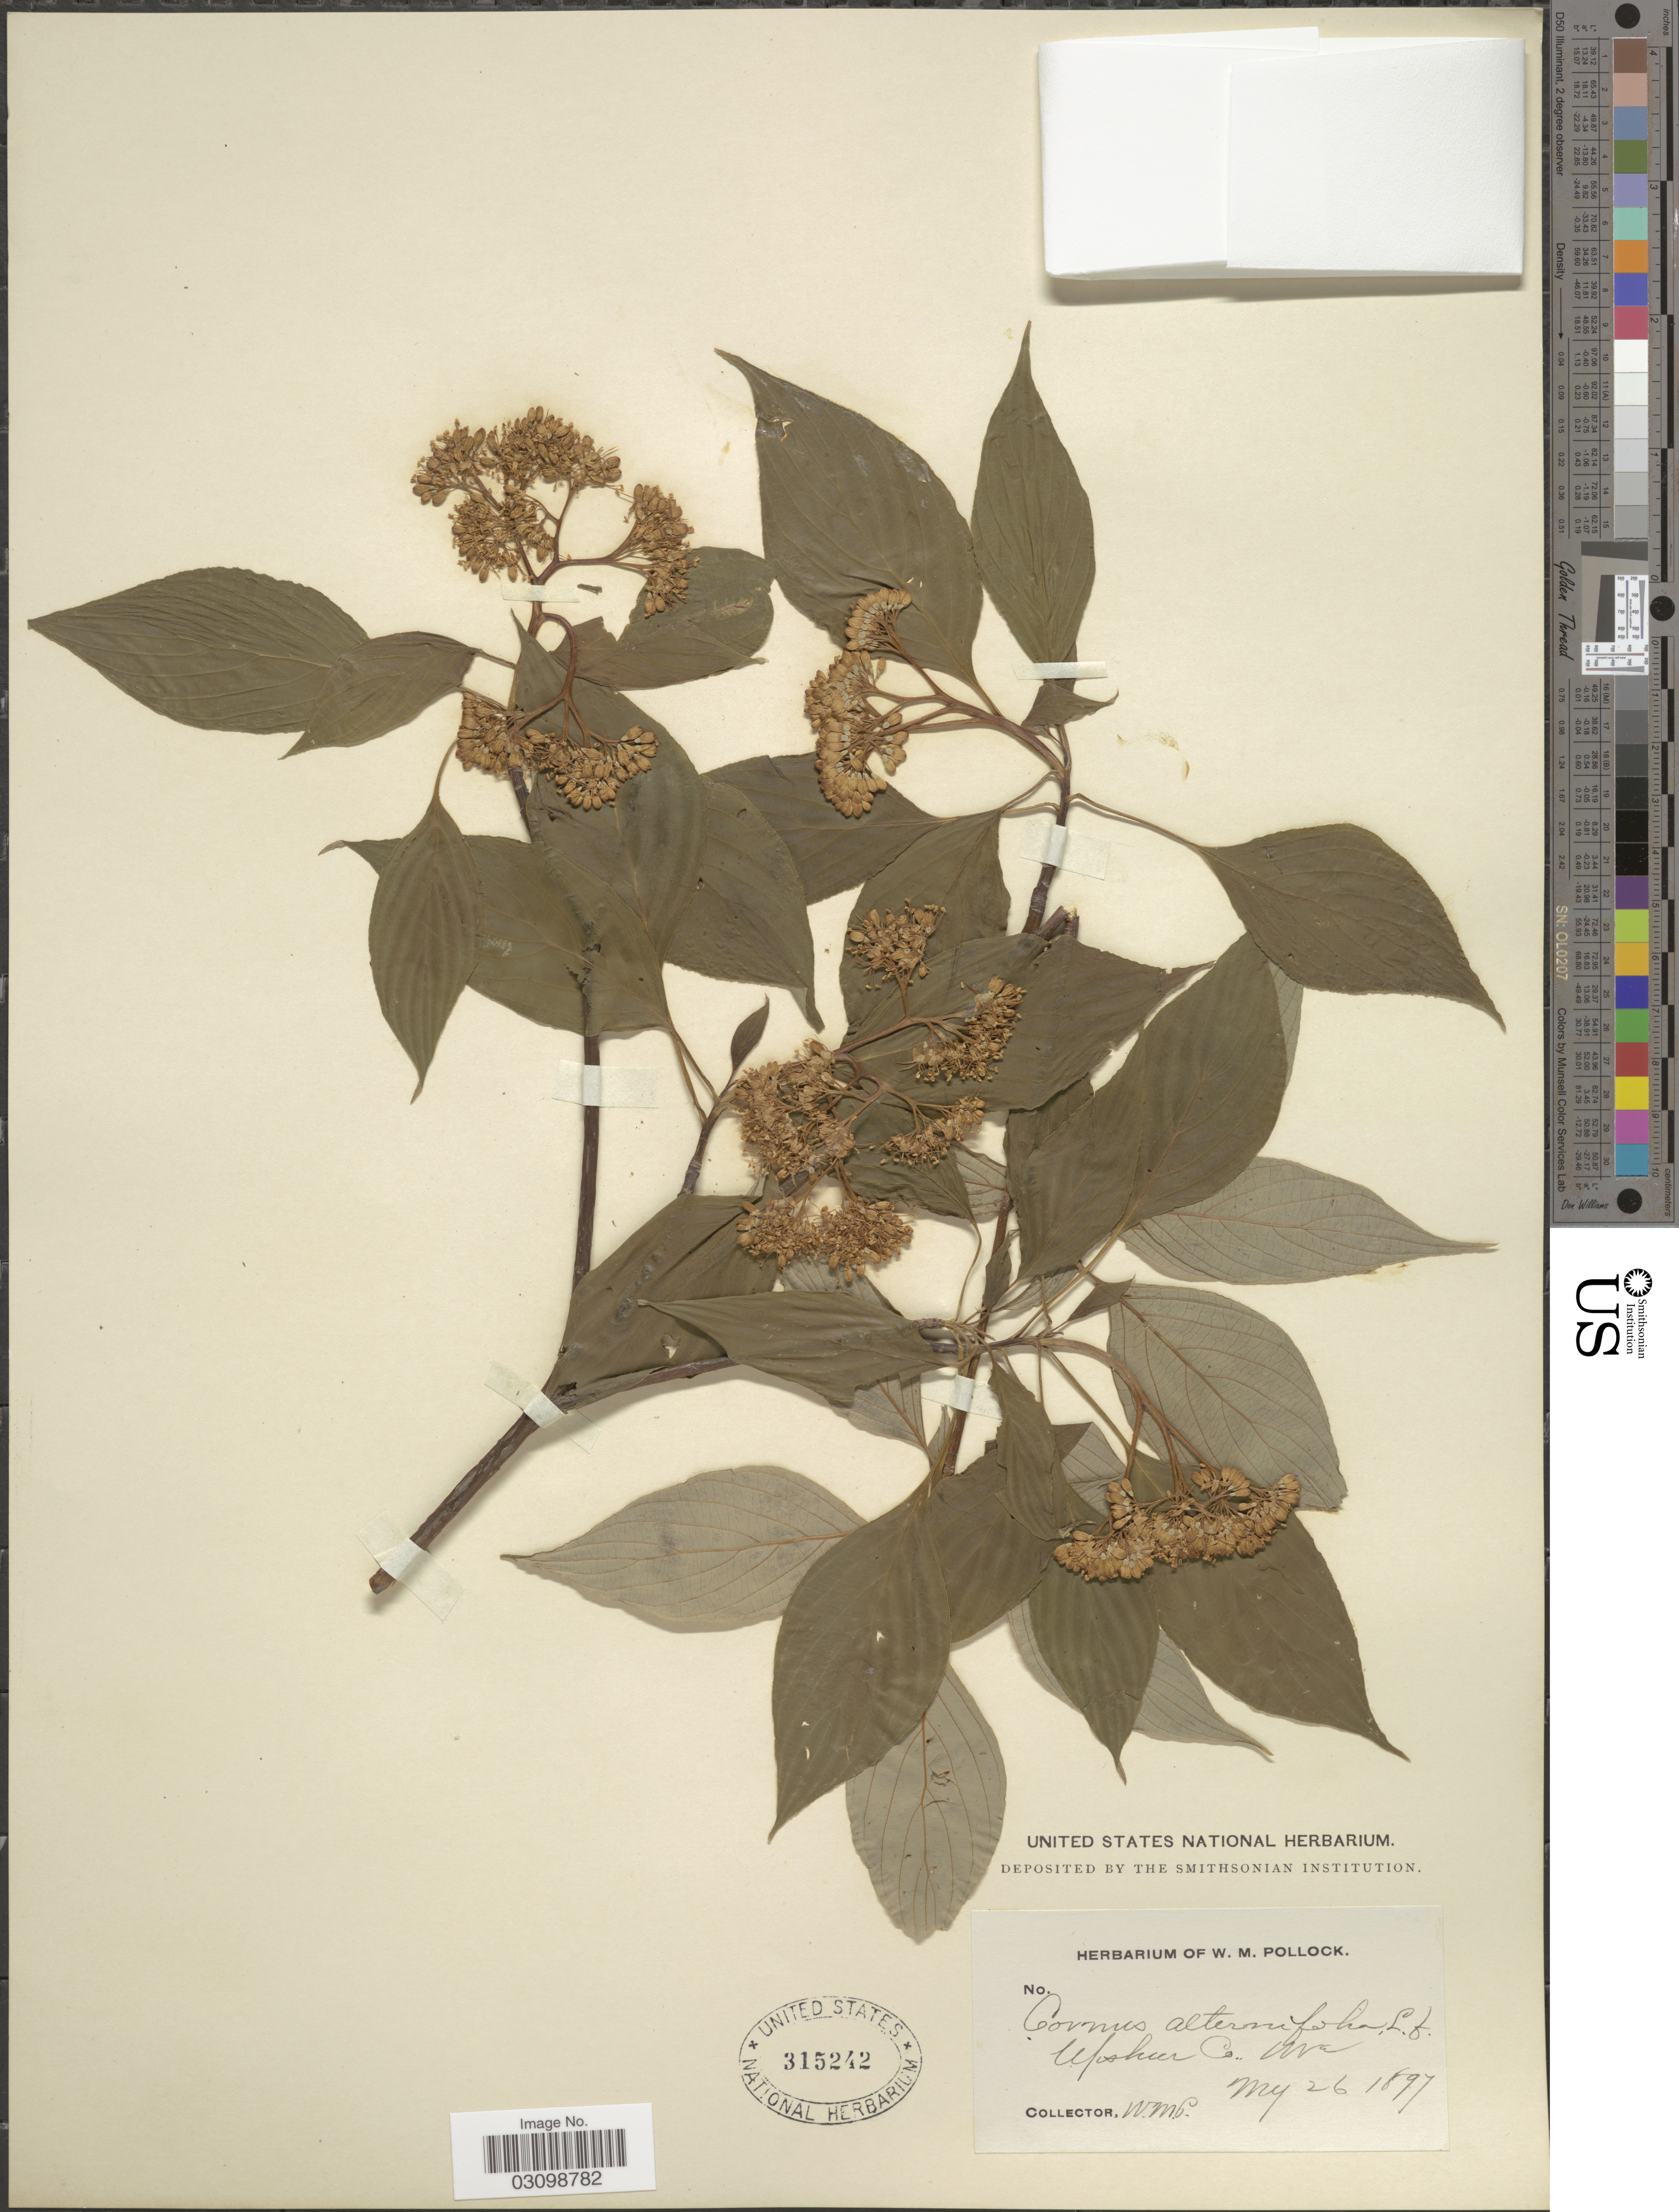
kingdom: Plantae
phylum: Tracheophyta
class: Magnoliopsida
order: Cornales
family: Cornaceae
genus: Cornus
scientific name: Cornus alternifolia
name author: L.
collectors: W. M. Pollock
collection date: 1897-05-26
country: United States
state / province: West Virginia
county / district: Upshur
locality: Wva.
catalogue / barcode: US 315242